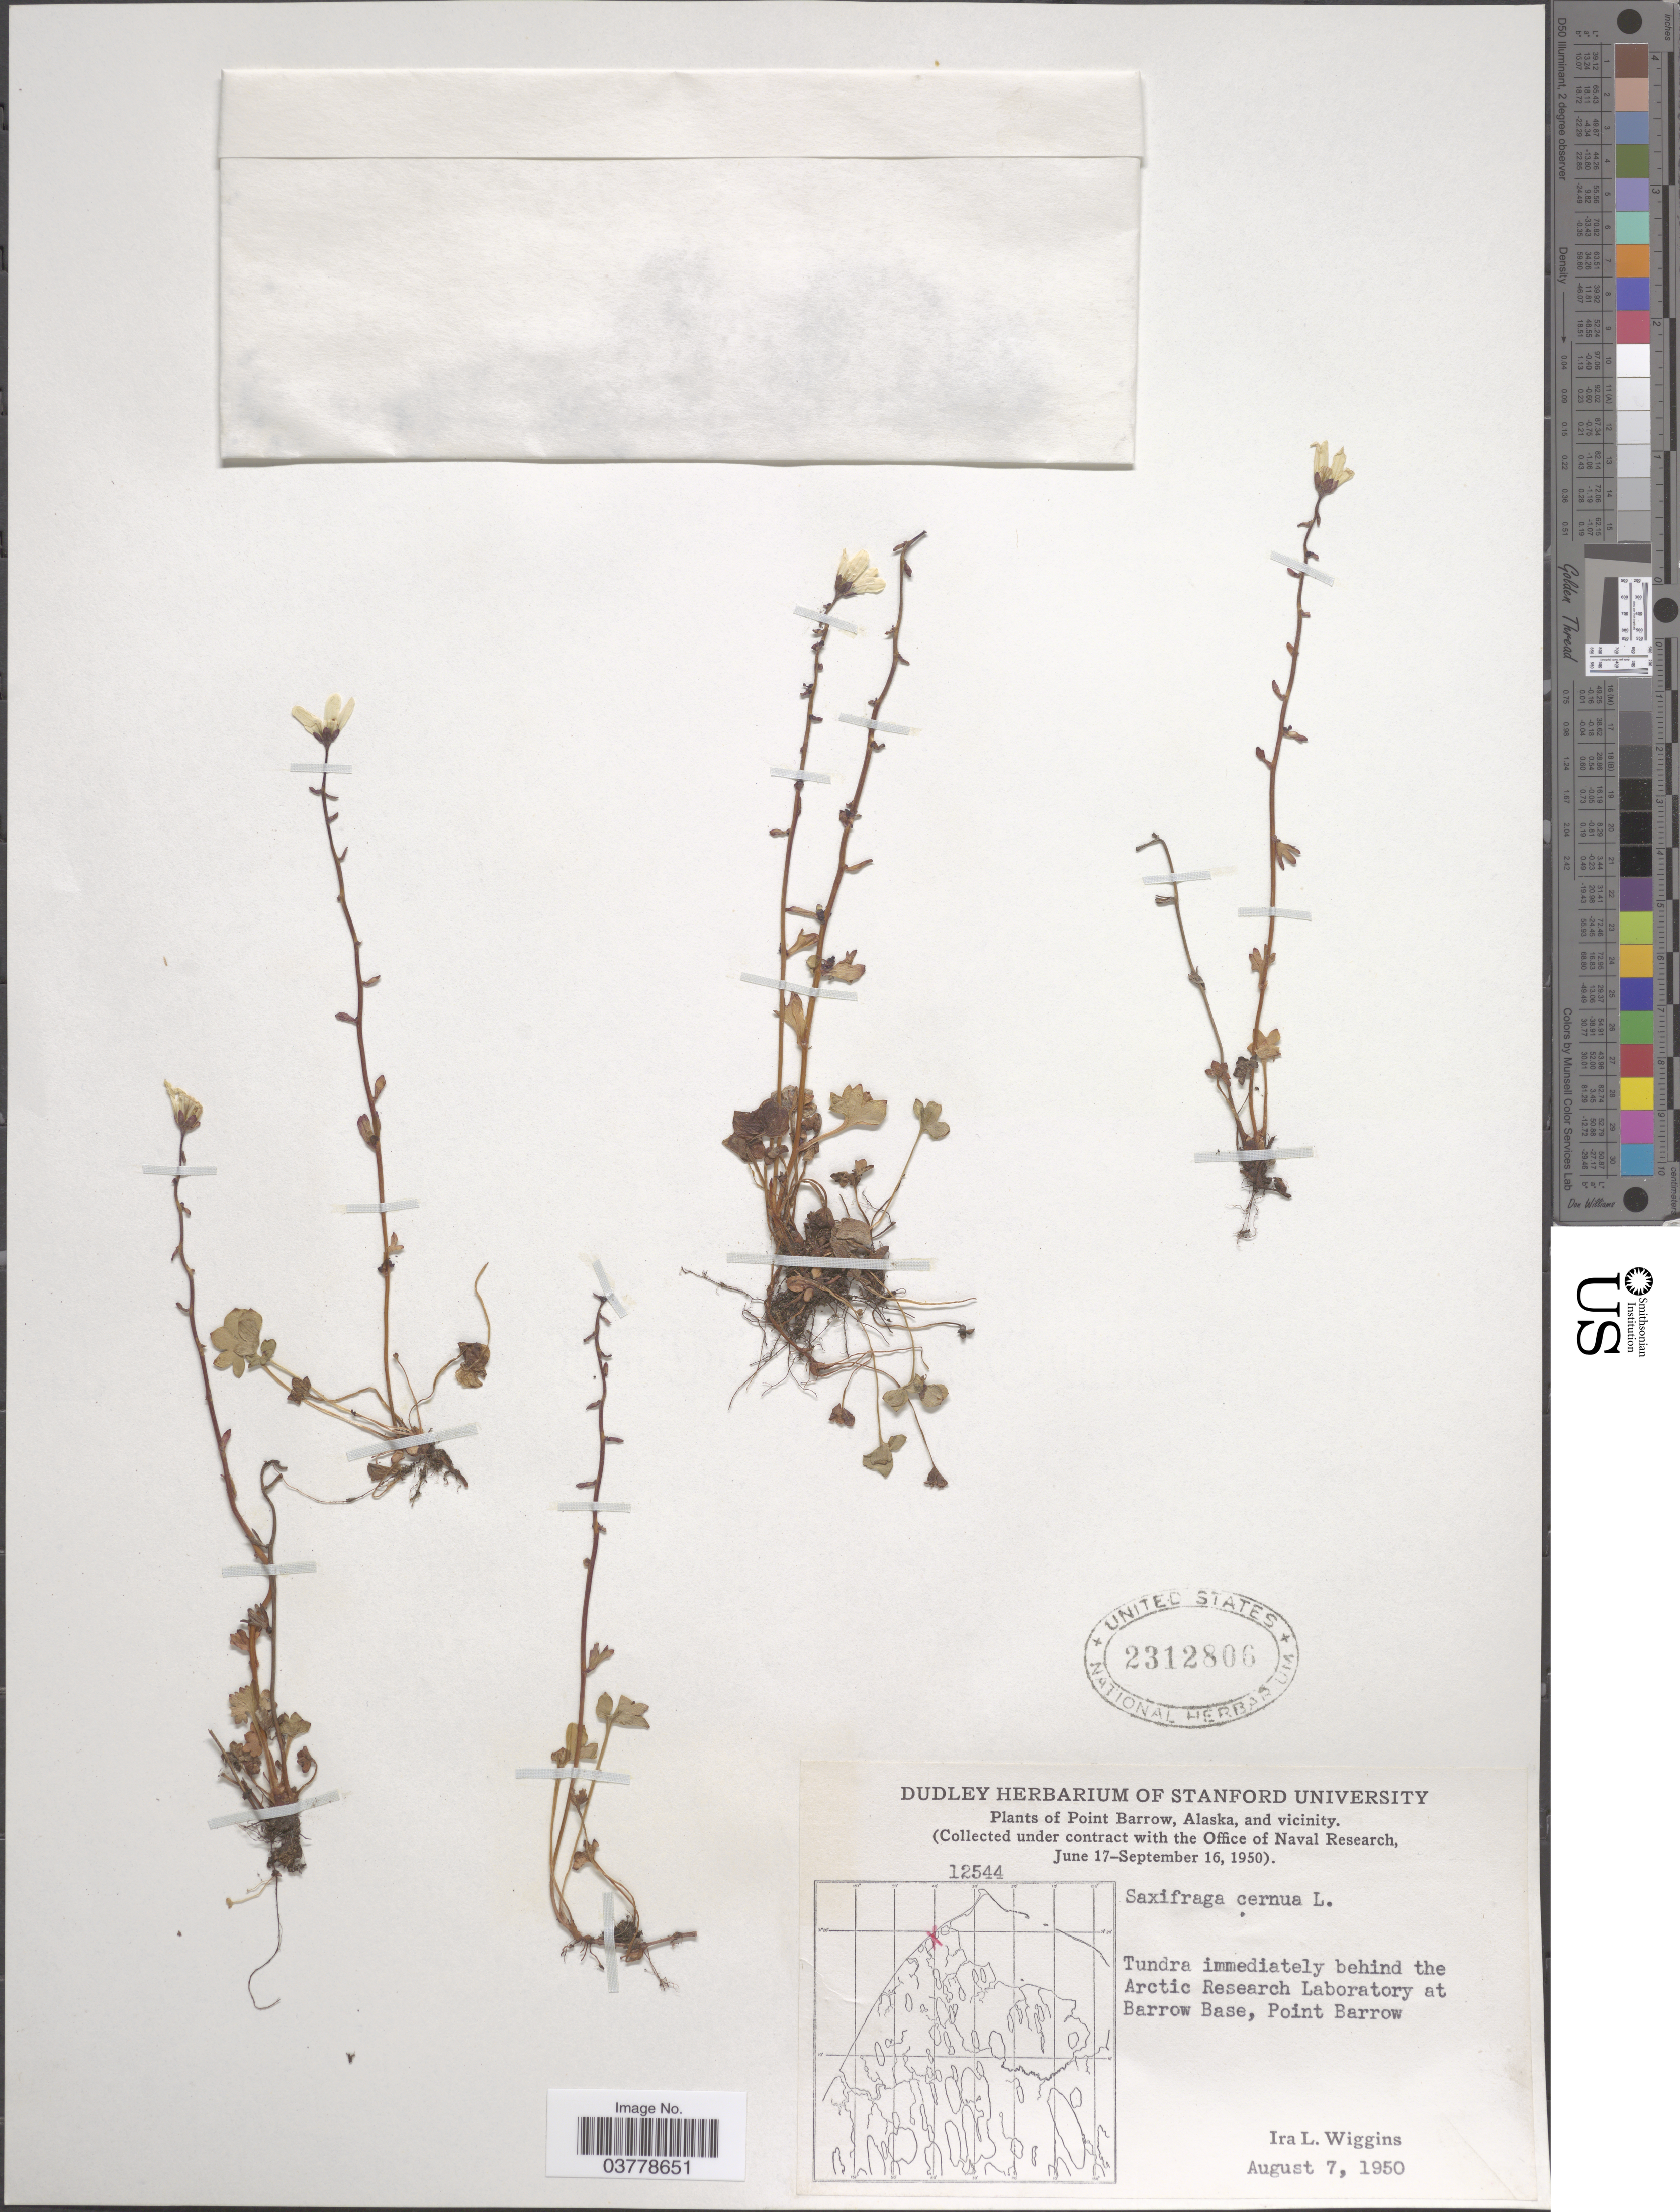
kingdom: Plantae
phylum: Tracheophyta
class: Magnoliopsida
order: Saxifragales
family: Saxifragaceae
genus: Saxifraga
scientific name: Saxifraga cernua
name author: L.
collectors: I. L. Wiggins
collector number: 12544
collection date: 1950-08-07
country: United States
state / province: Alaska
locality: Point Barrow, Alaska, and vicinity. Tundra immediately behind the Arctic Research Laboratory at Barrow Base, Point Barrow.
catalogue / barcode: US 2312806